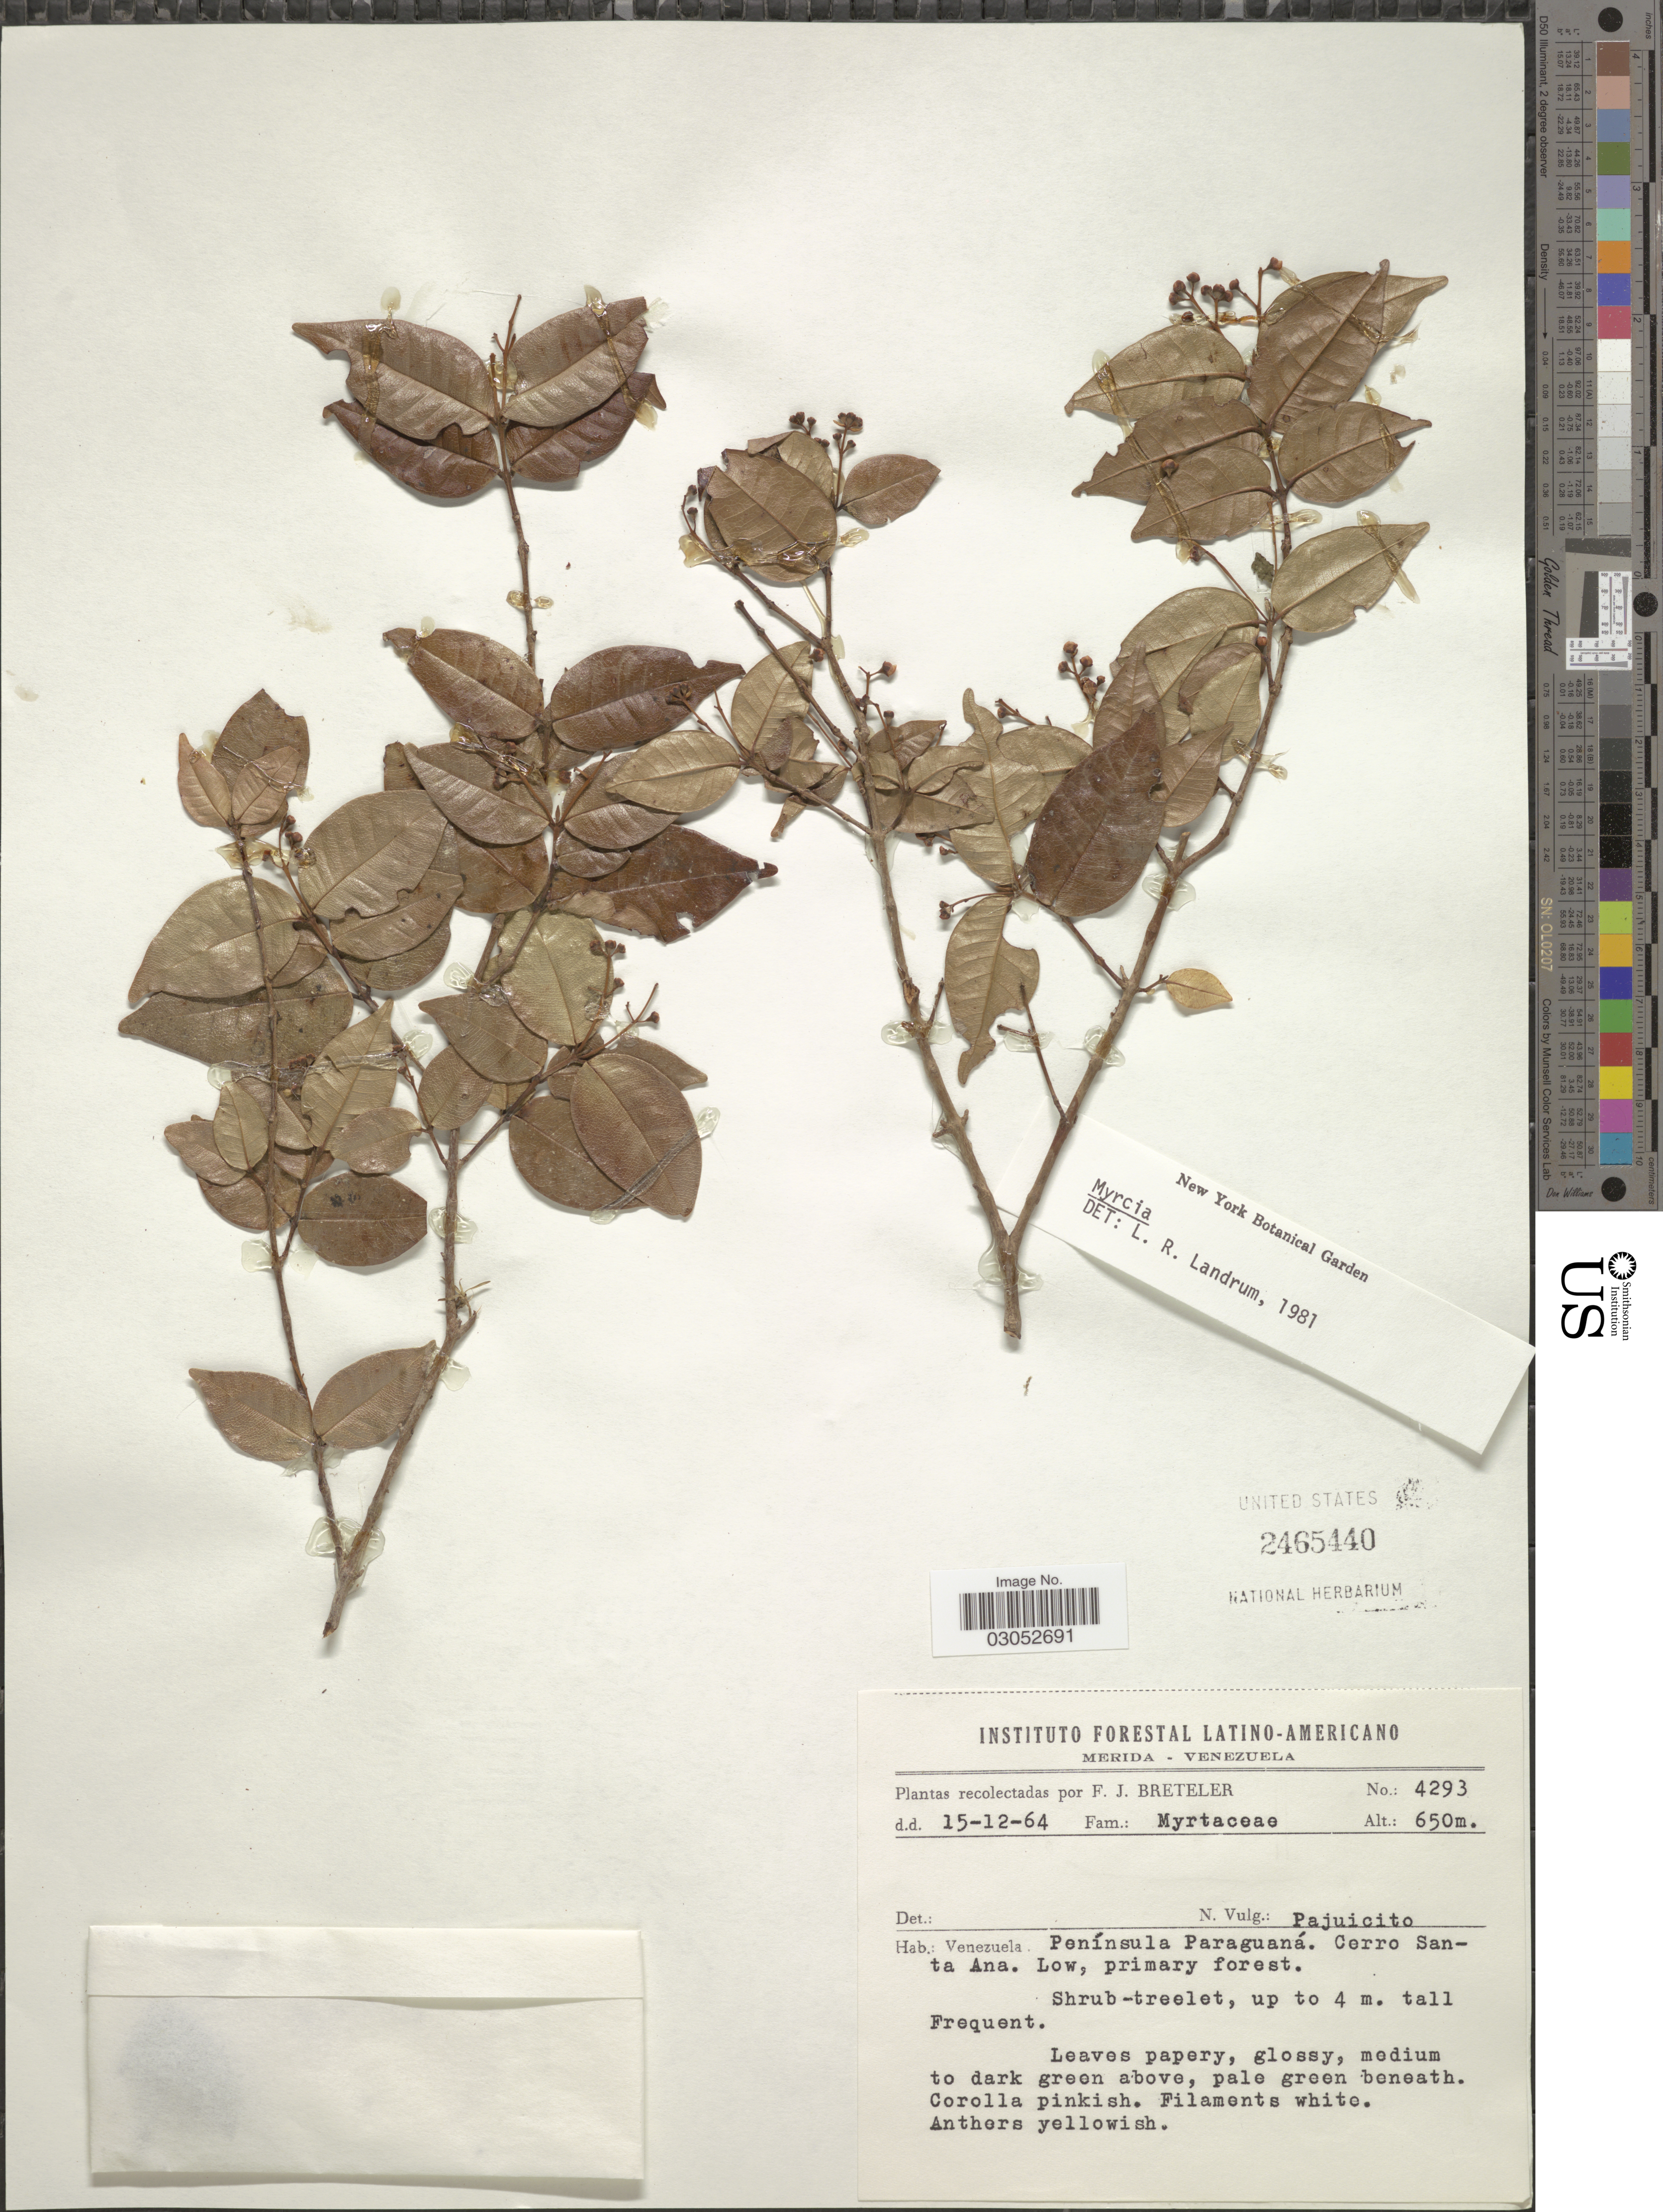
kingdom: Plantae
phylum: Tracheophyta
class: Magnoliopsida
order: Myrtales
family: Myrtaceae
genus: Myrcia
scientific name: Myrcia sp.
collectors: F. J. Breteler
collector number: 4293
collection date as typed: Transcribed d/m/y: 15/12/64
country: Venezuela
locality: Península Paraguaná. Cerro Santa Ana.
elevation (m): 650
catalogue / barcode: US 2465440